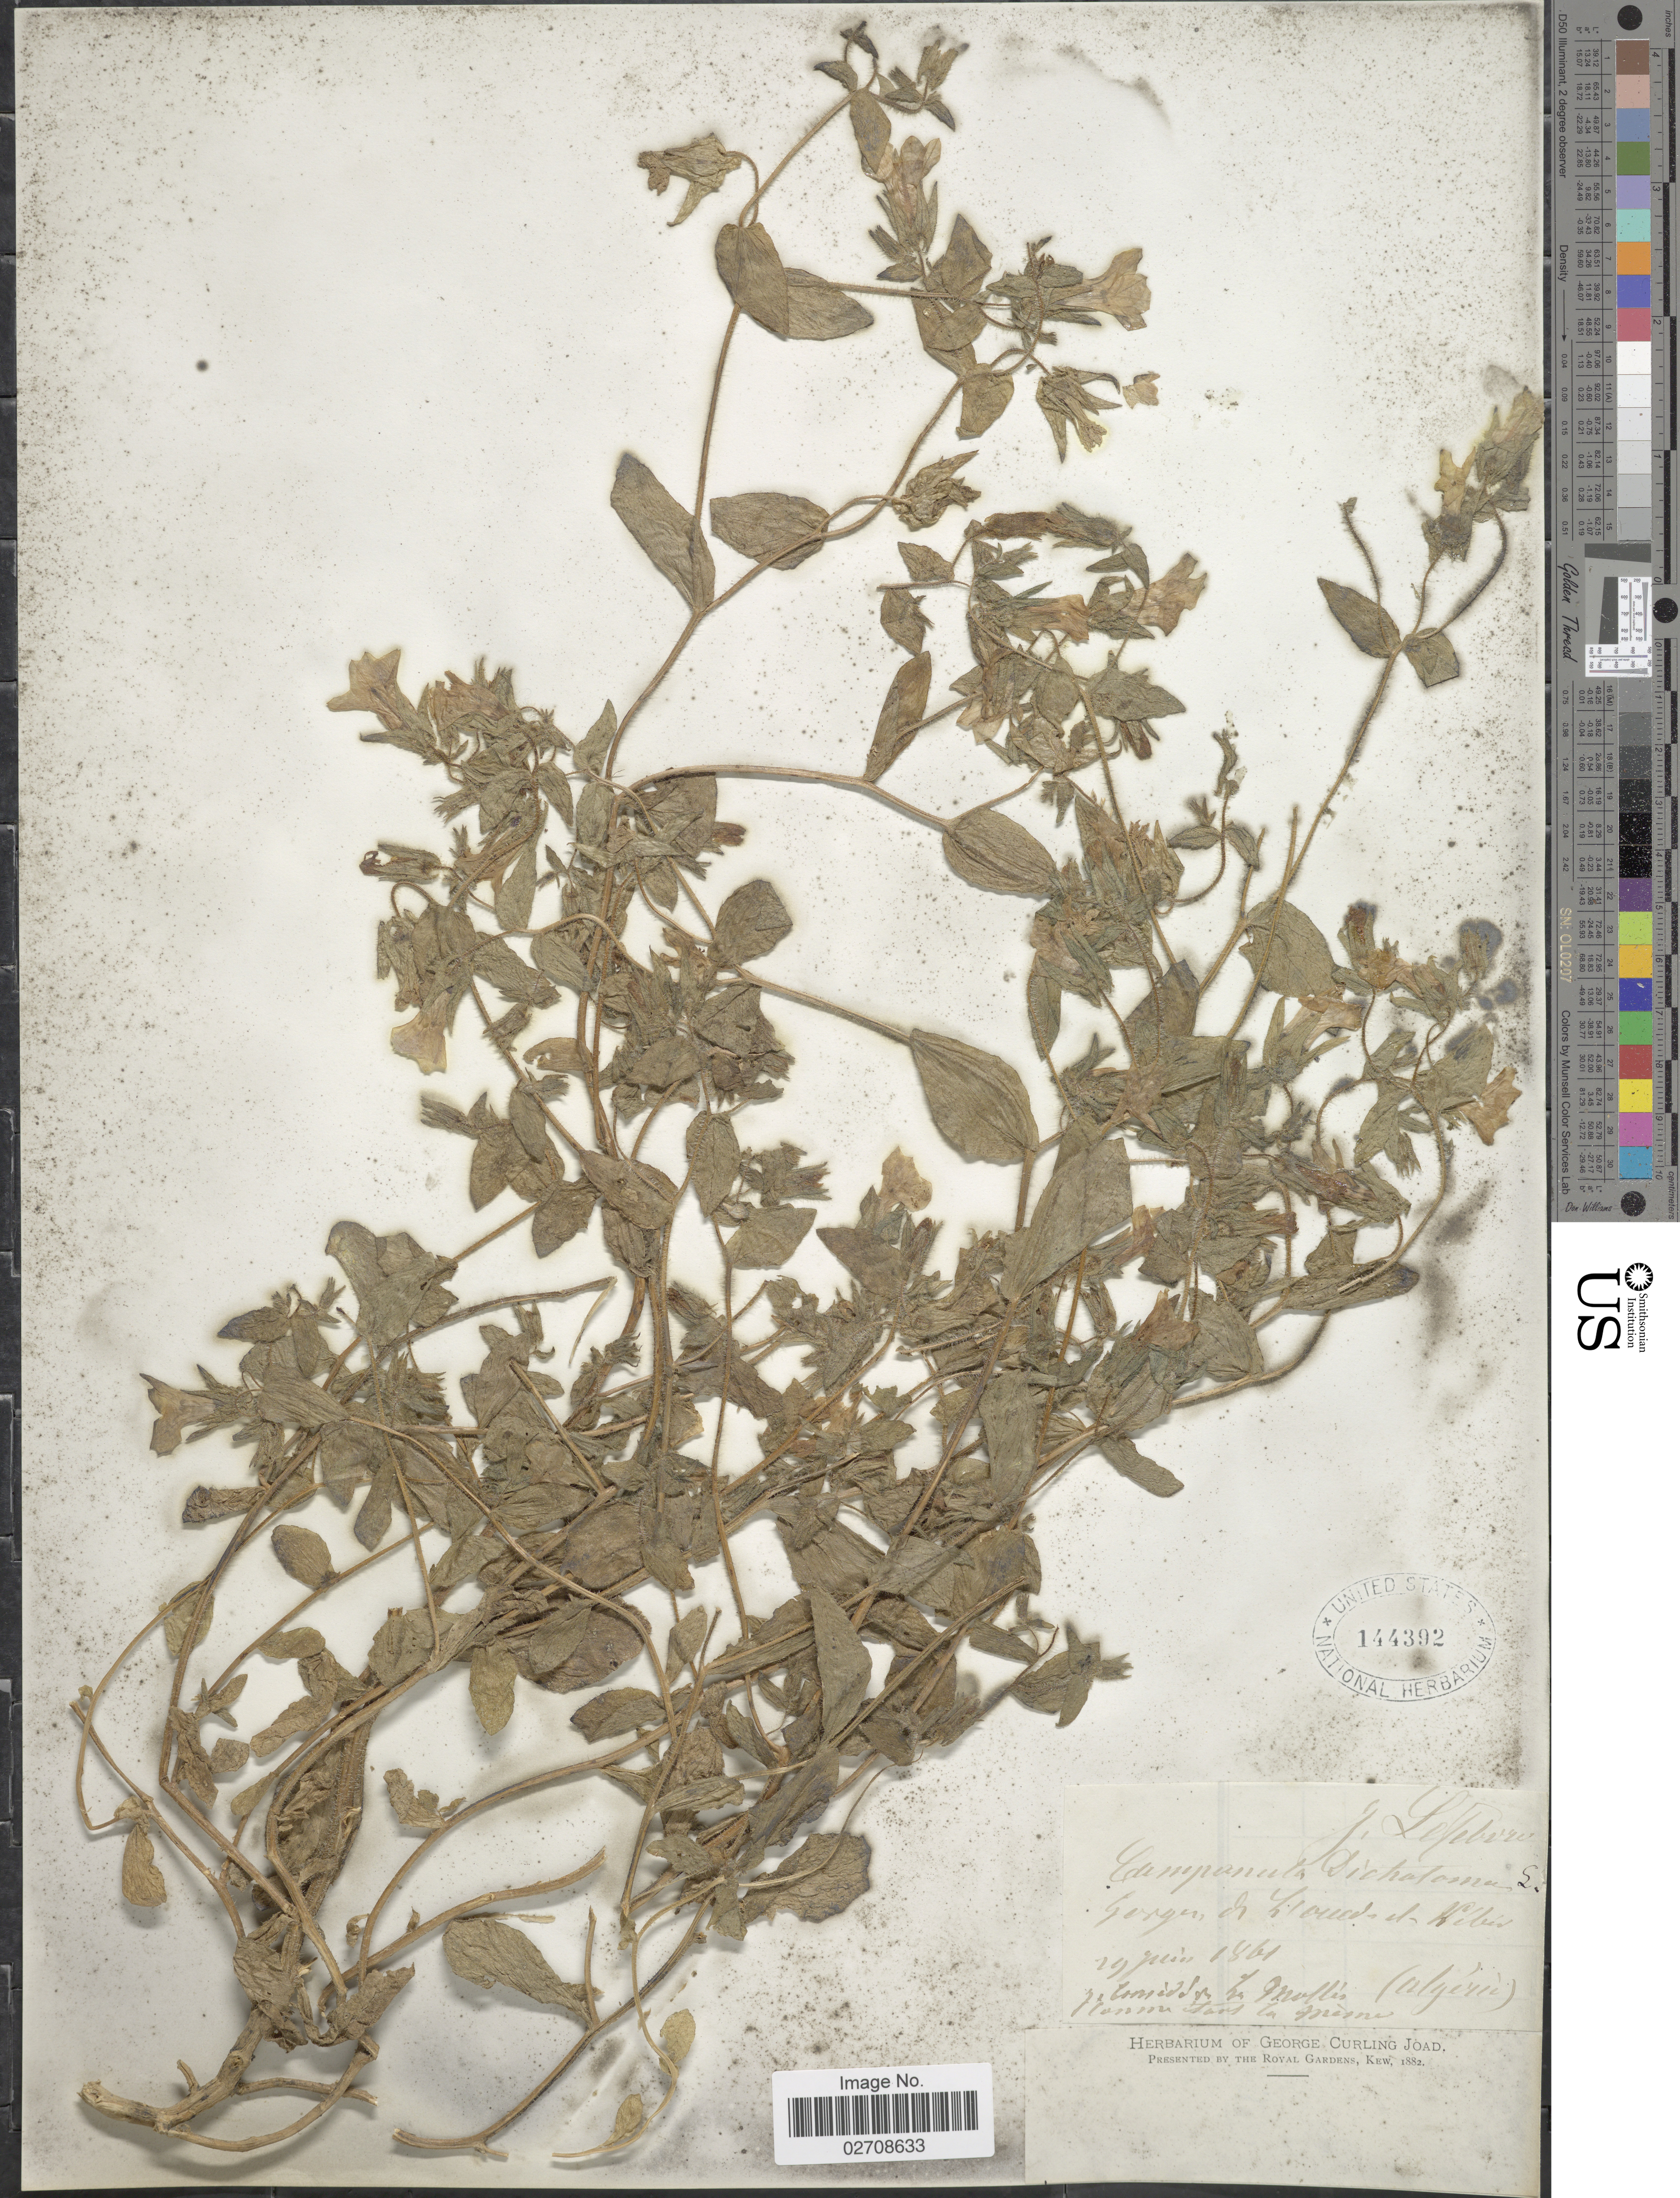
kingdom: Plantae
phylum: Tracheophyta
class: Magnoliopsida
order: Asterales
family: Campanulaceae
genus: Campanula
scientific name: Campanula dichotoma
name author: L.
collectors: J. Lefebre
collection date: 1961-06-26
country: Algeria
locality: Comunidade La Molle (Algerie)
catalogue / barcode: US 144392